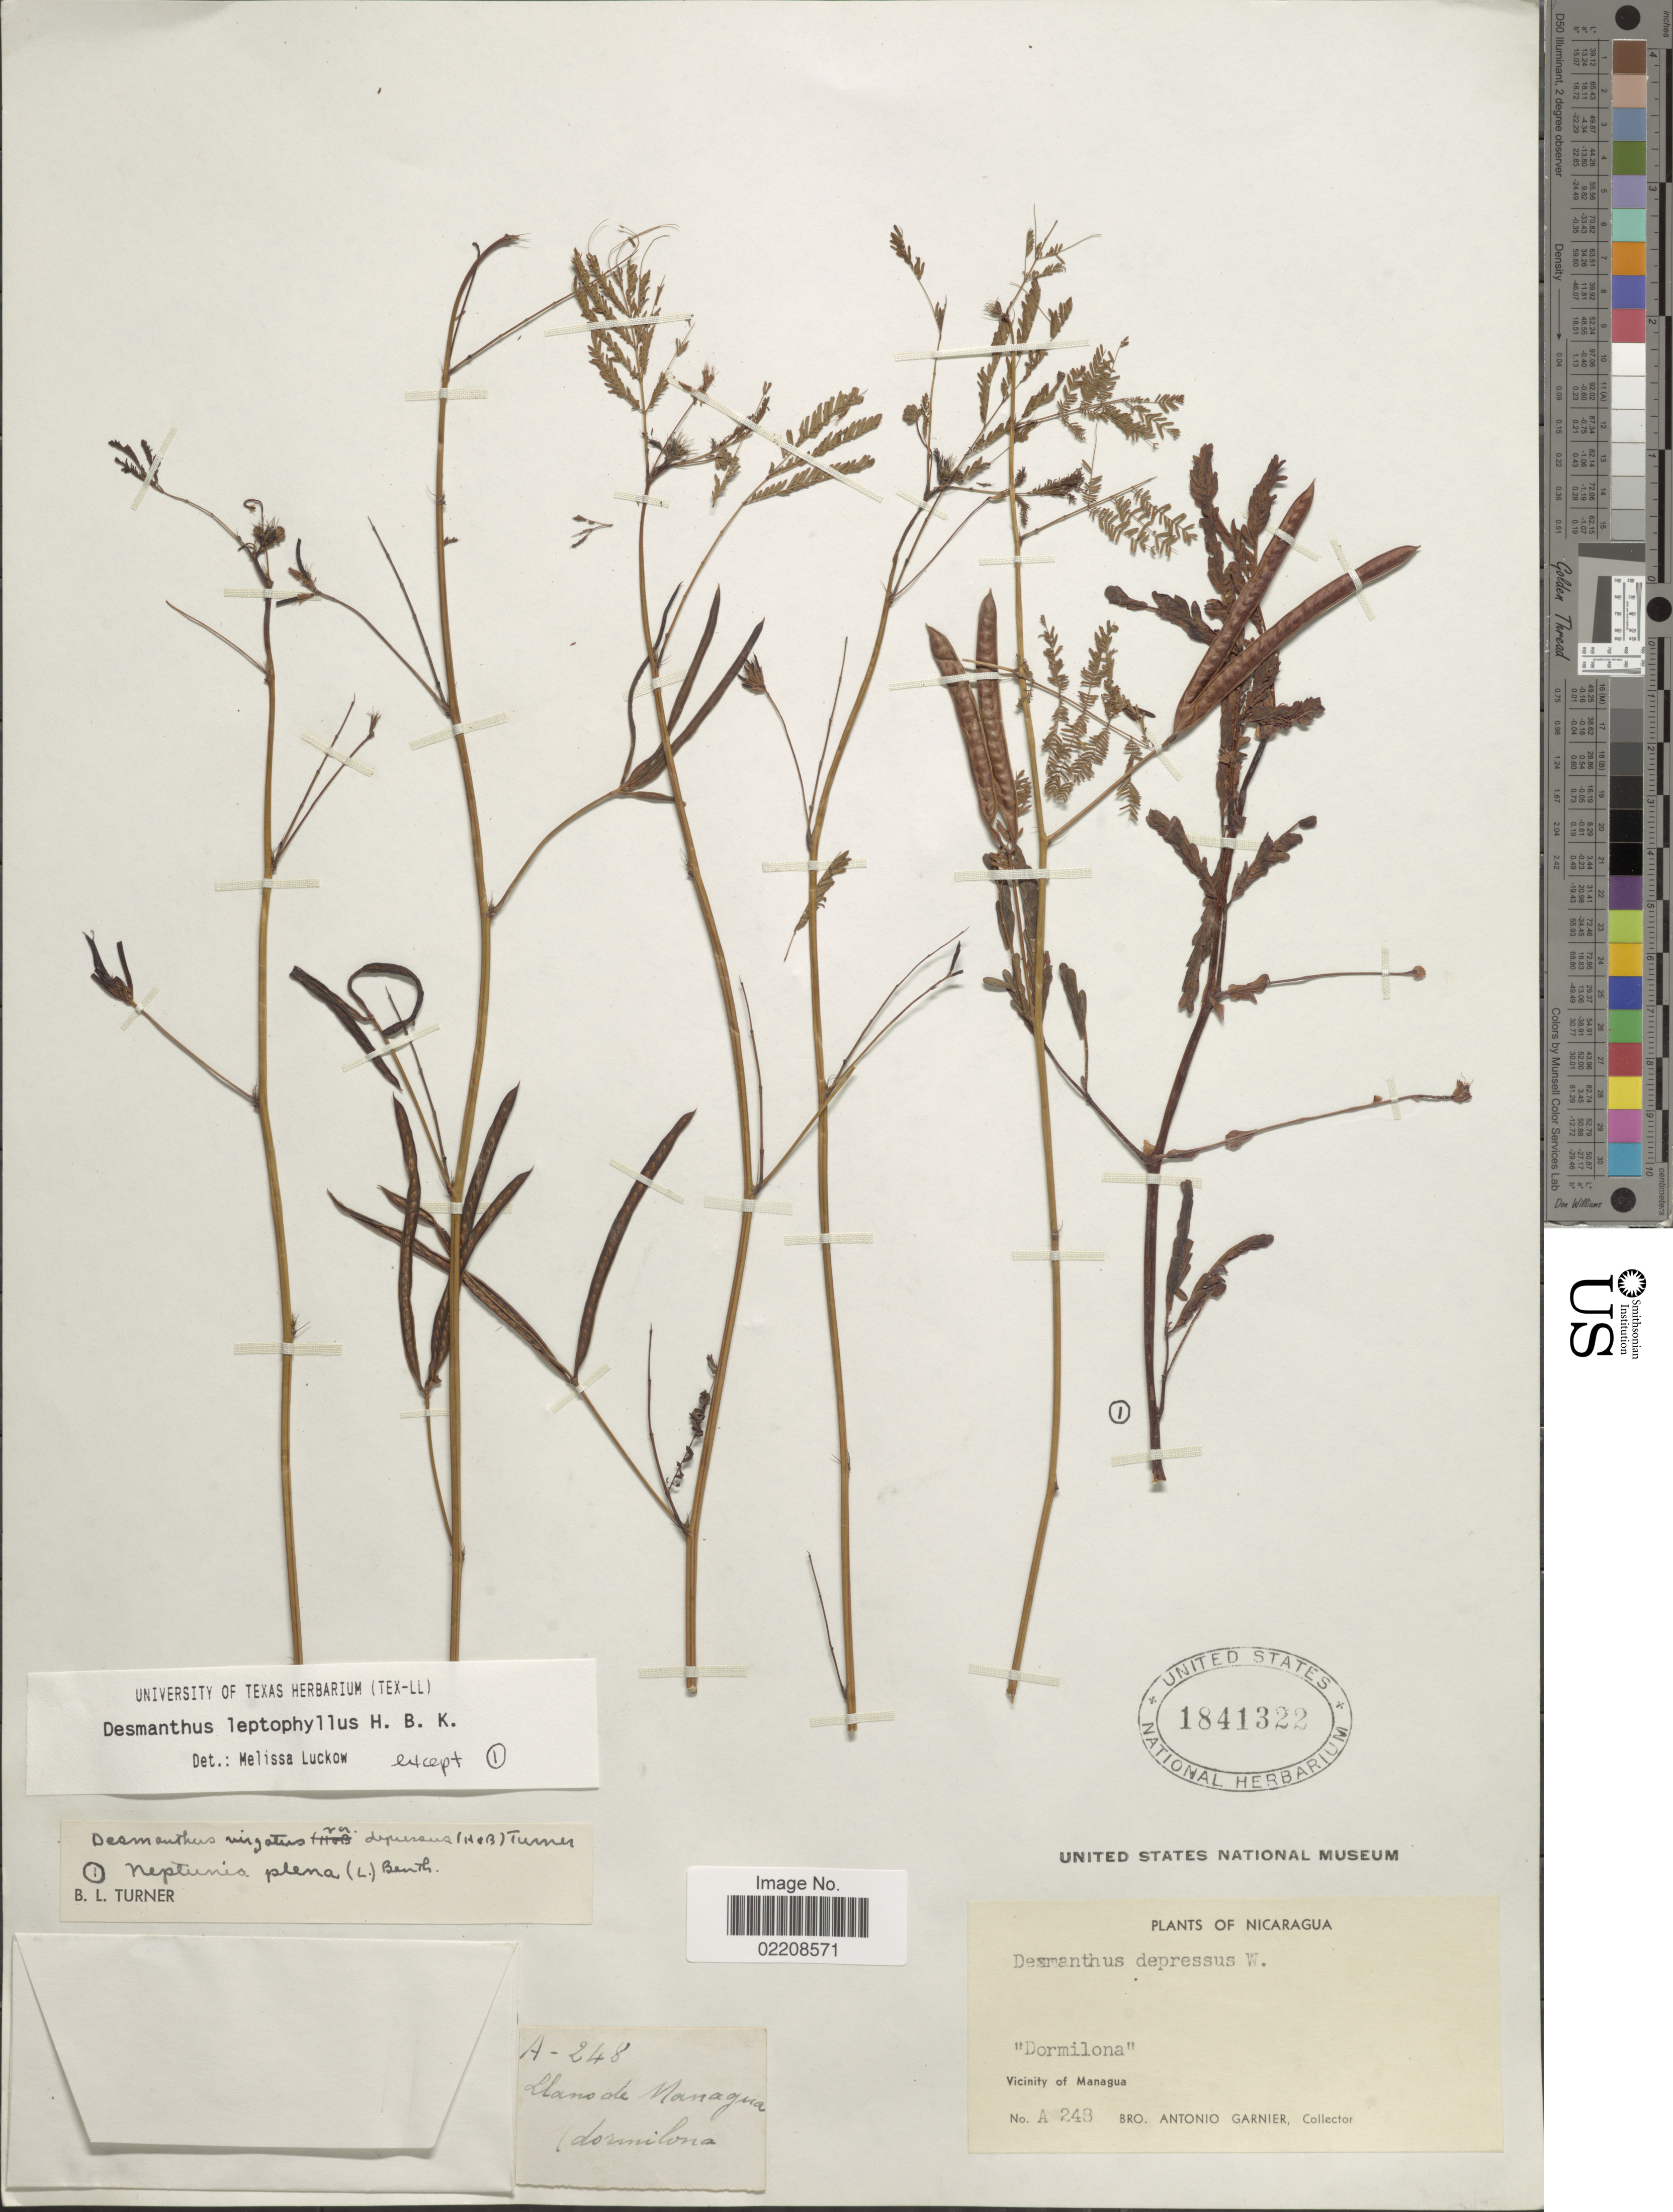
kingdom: Plantae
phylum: Tracheophyta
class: Magnoliopsida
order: Fabales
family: Fabaceae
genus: Desmanthus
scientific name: Desmanthus leptophyllus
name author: Kunth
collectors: Bro. A. Garnier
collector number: A248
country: Nicaragua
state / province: Managua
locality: Vicinity of Managua. Llano de Managua.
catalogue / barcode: US 1841322